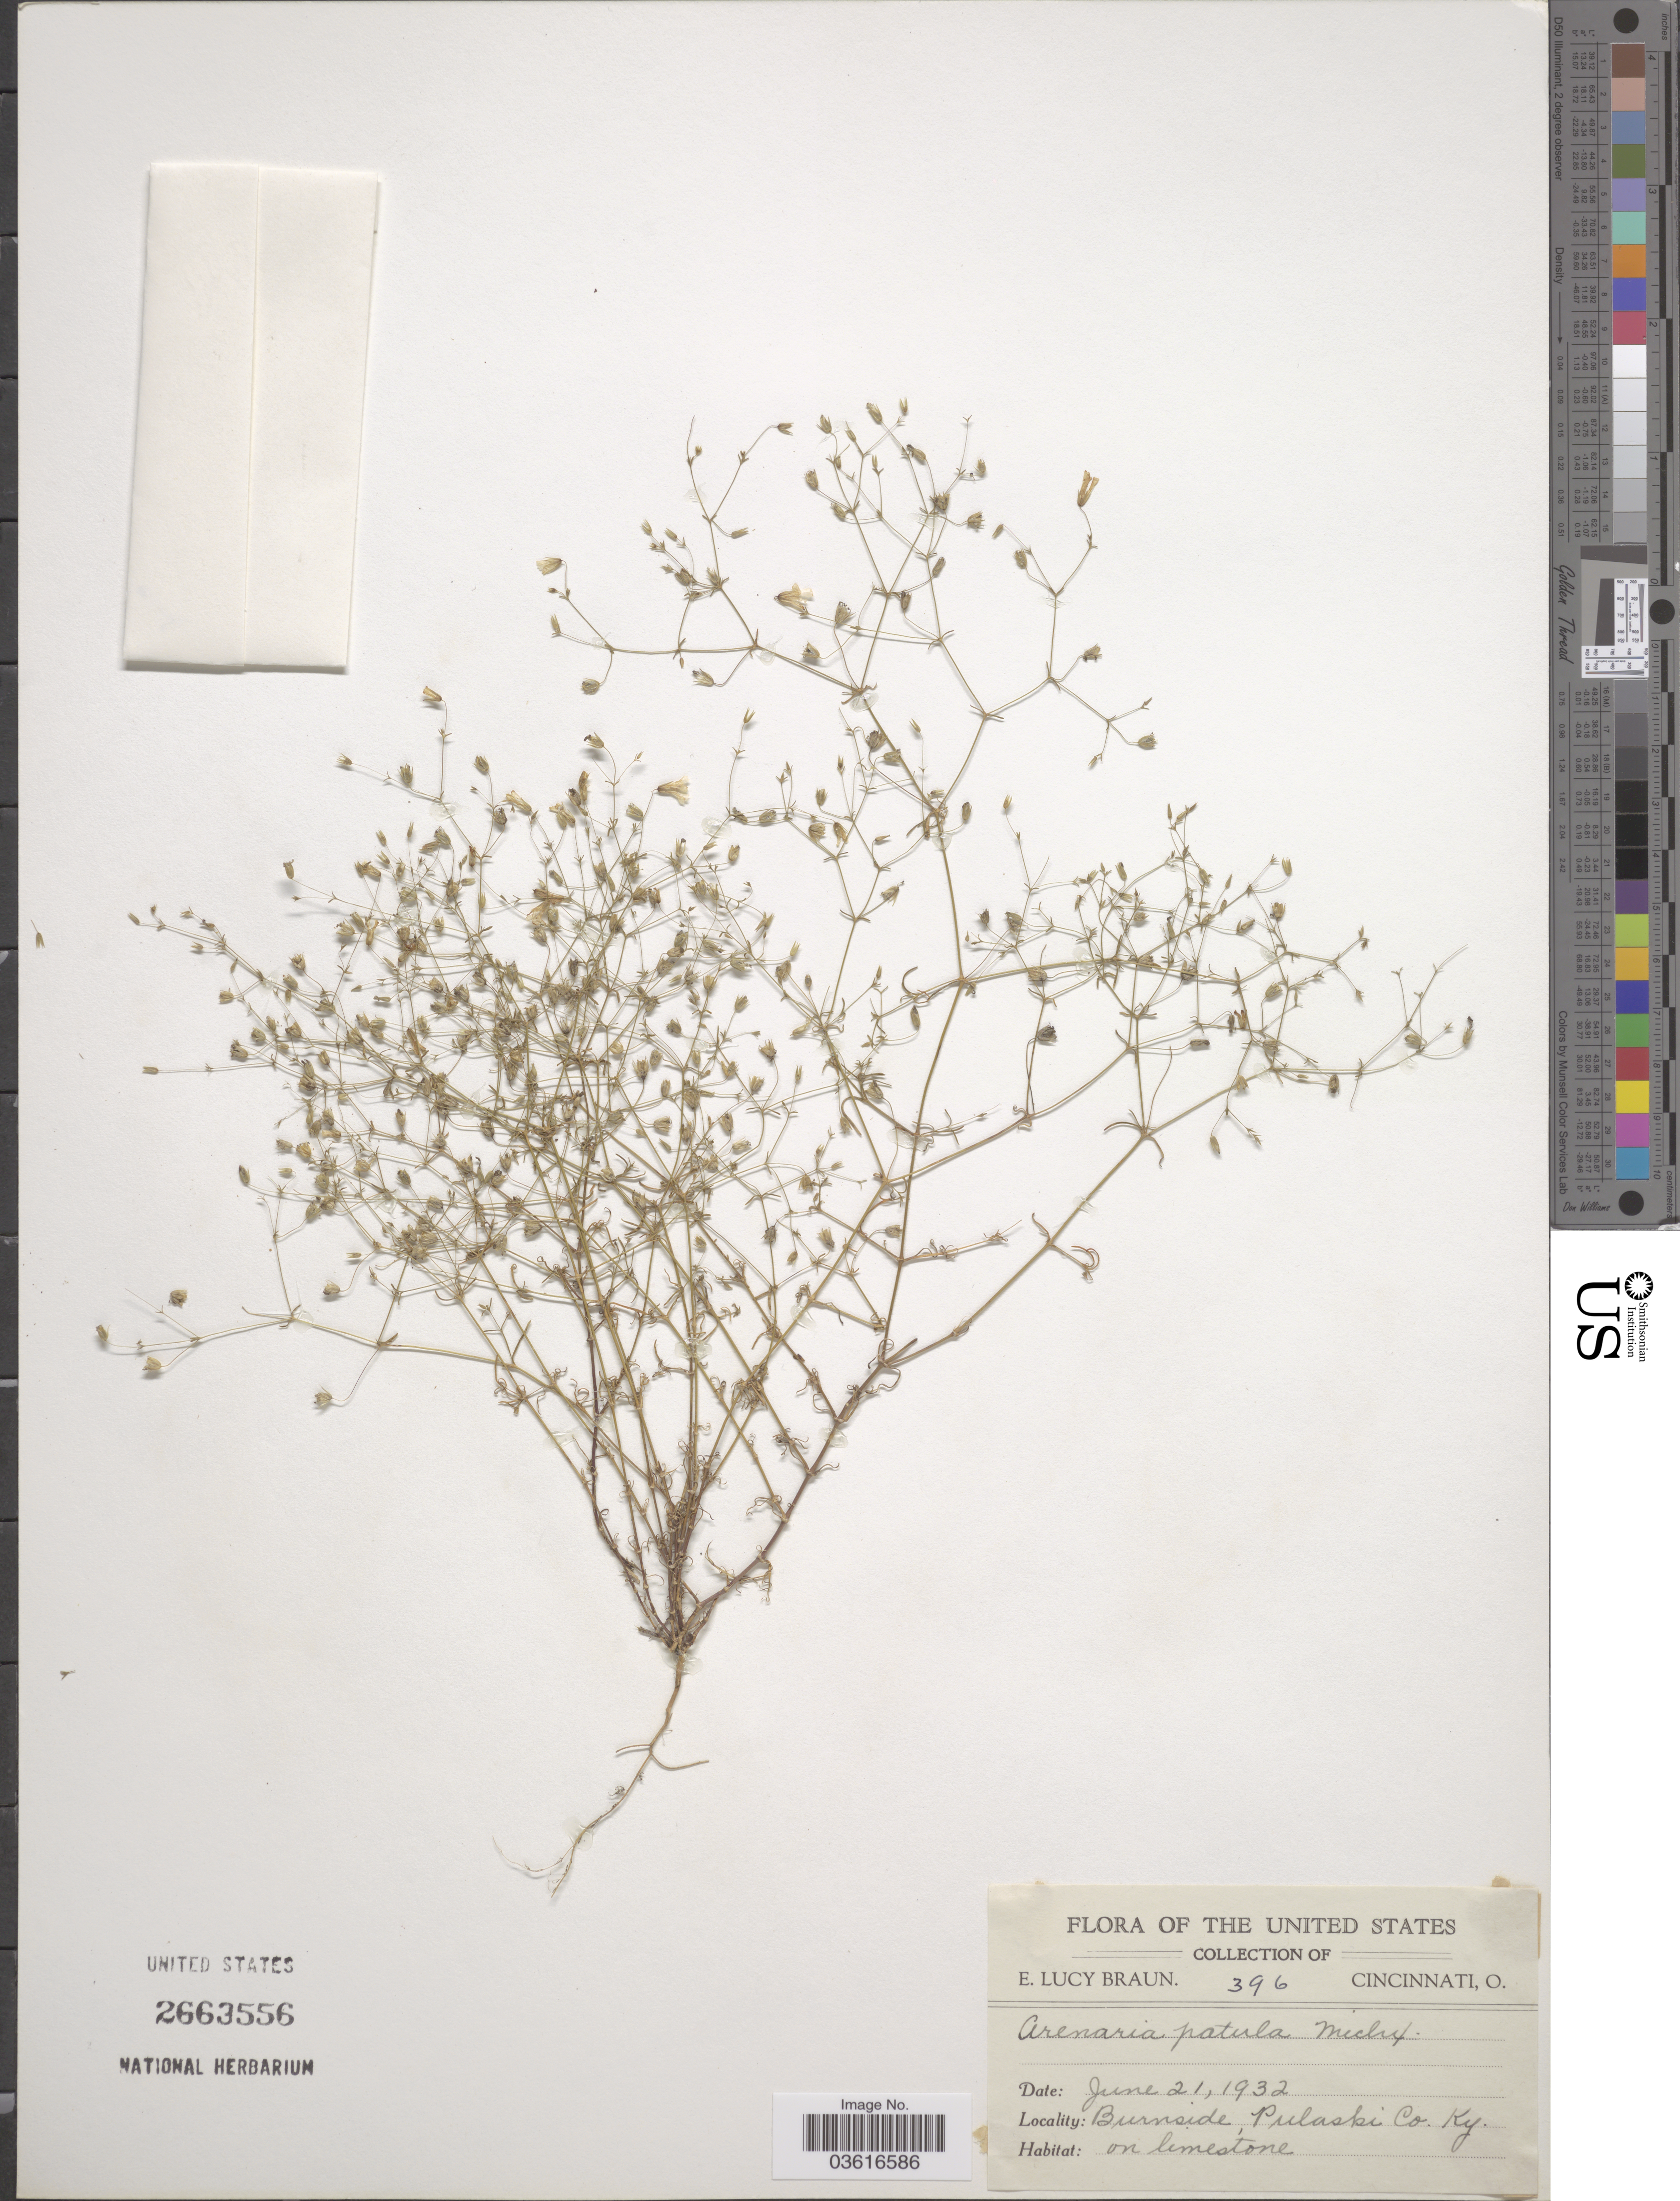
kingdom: Plantae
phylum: Tracheophyta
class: Magnoliopsida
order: Caryophyllales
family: Caryophyllaceae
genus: Minuartia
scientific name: Minuartia patula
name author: (Michx.) Mattf.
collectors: E. L. Braun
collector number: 396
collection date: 1932-06-21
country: United States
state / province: Kentucky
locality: Burnside, Pulaski Co. on limestone.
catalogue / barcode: US 2663556